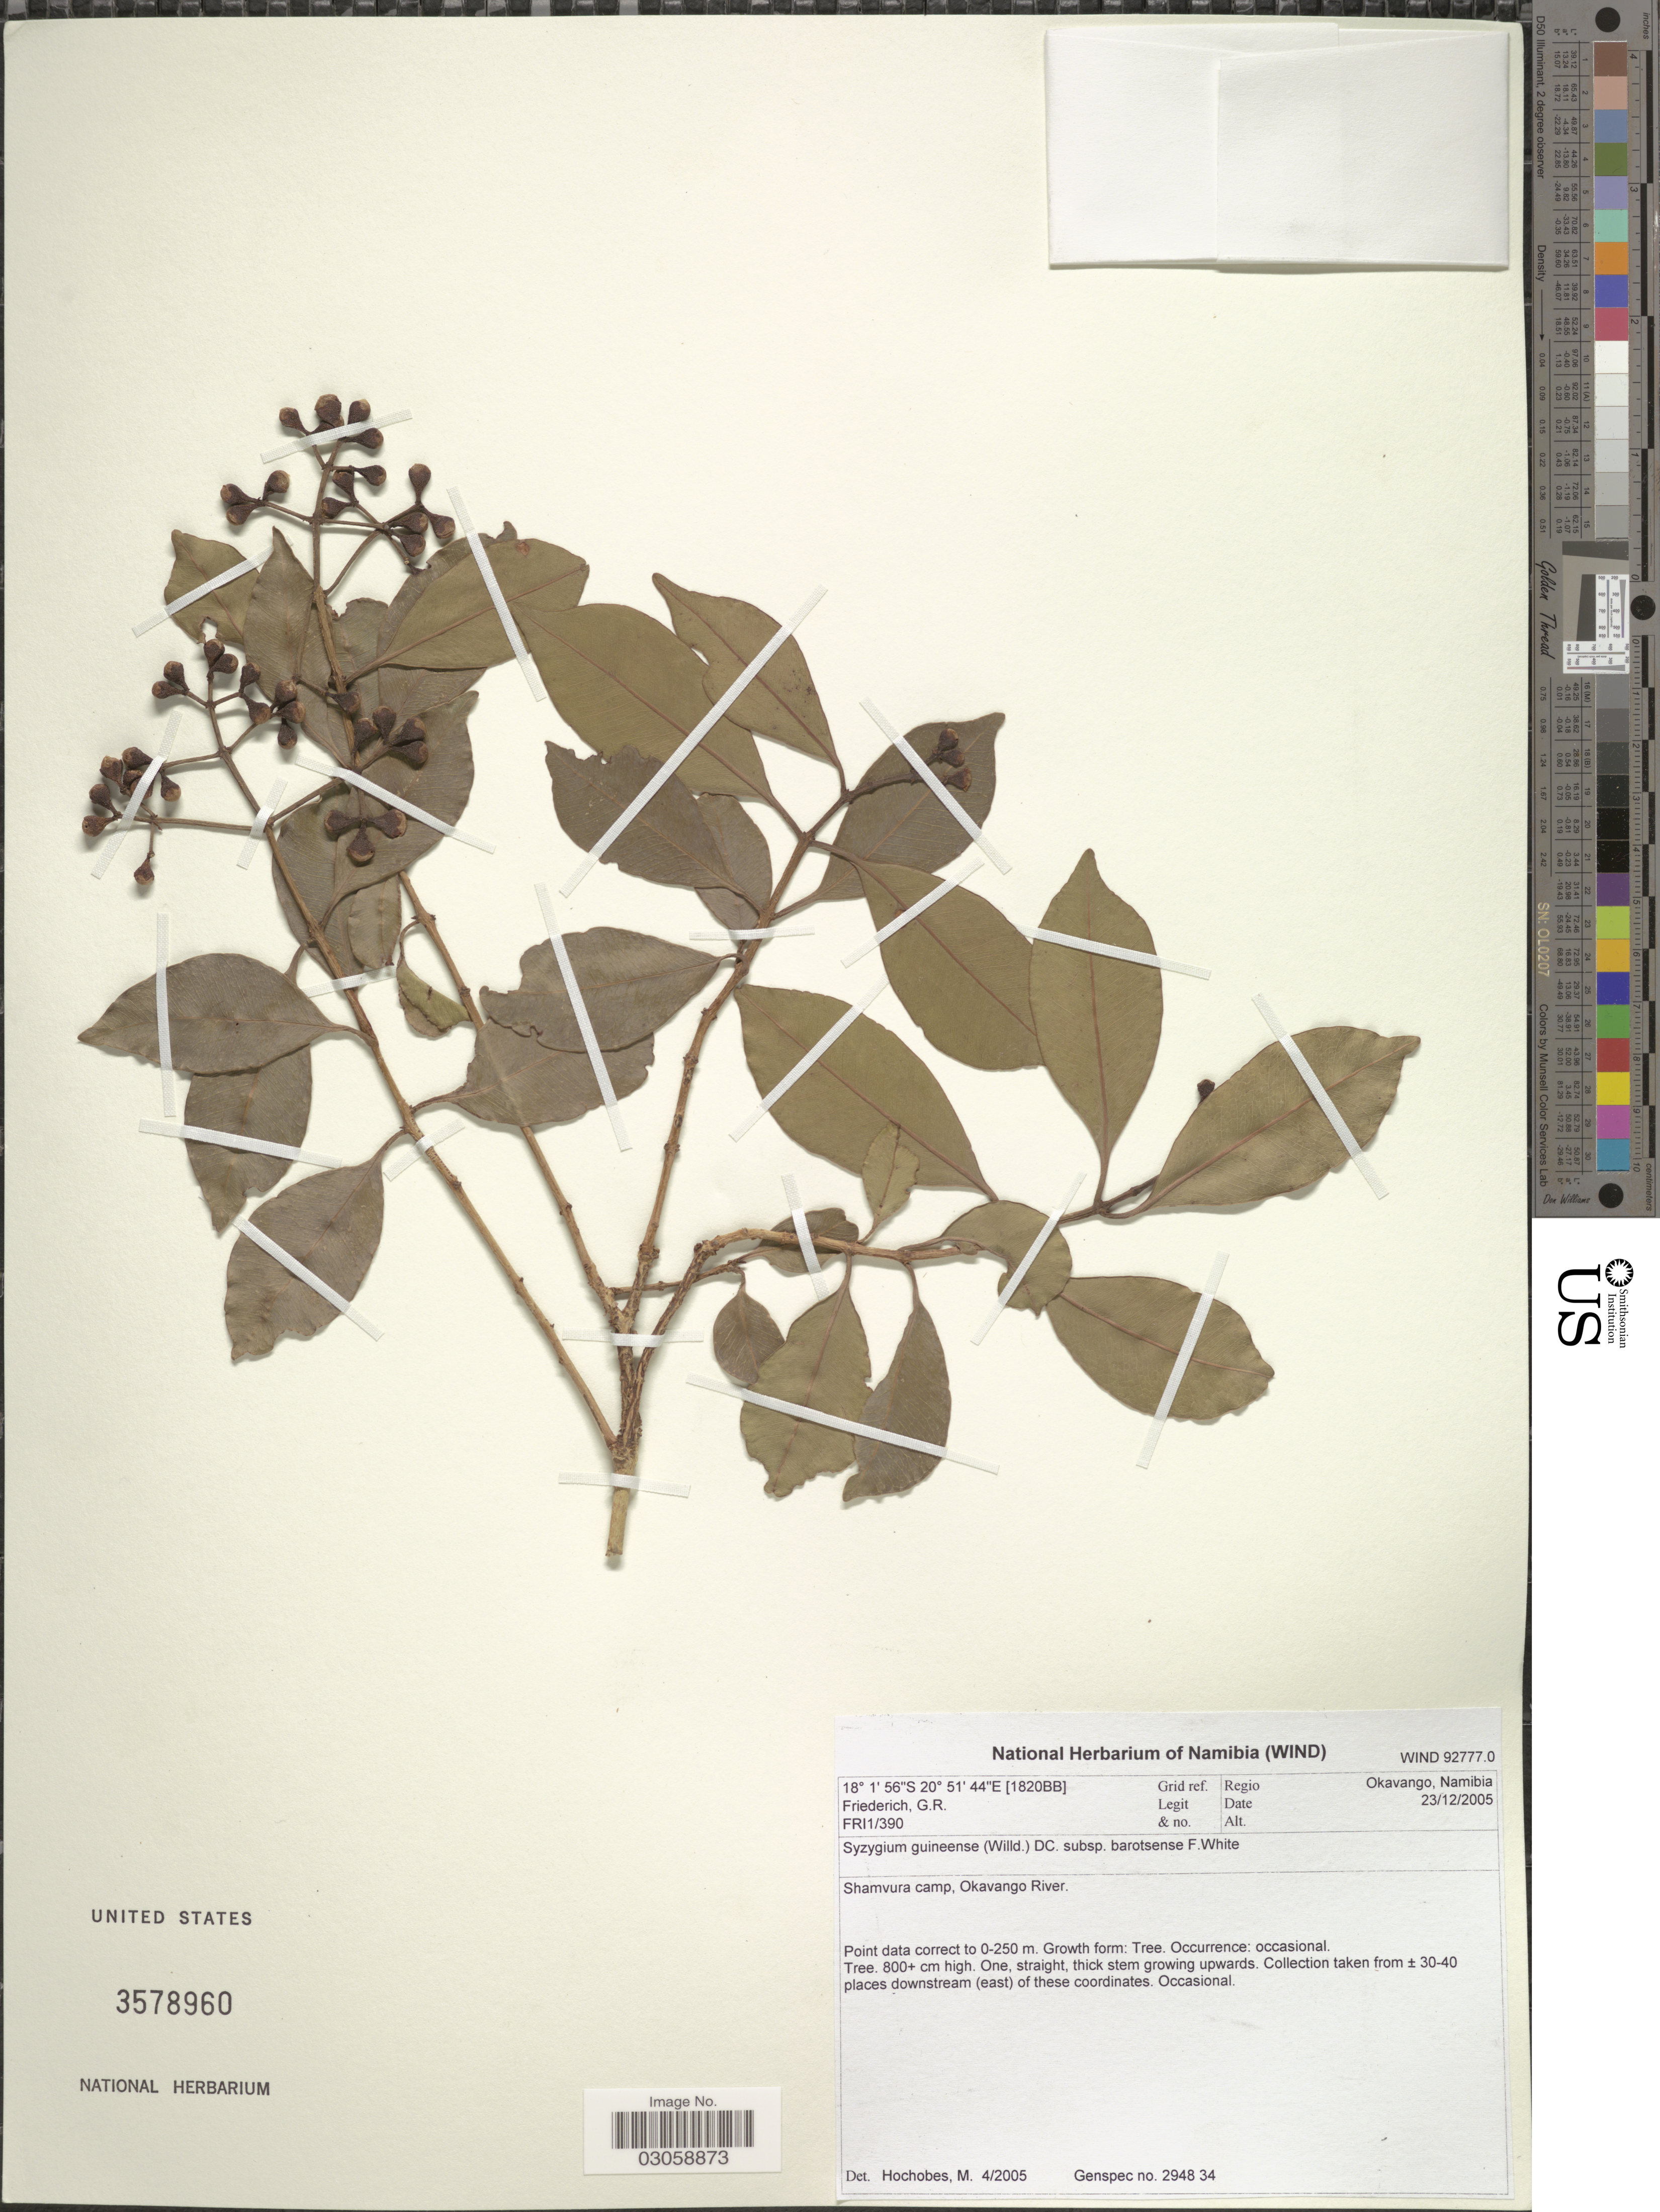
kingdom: Plantae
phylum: Tracheophyta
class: Magnoliopsida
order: Myrtales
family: Myrtaceae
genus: Syzygium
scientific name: Syzygium guineense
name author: (Willd.) DC.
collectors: G. Friederich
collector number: FRI 1/390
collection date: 2005-12-23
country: Namibia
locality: Regio Okavango, Namibia, Grid ref. [1820BB], Shamvura camp, Okavango River.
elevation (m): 0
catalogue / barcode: US 3578960